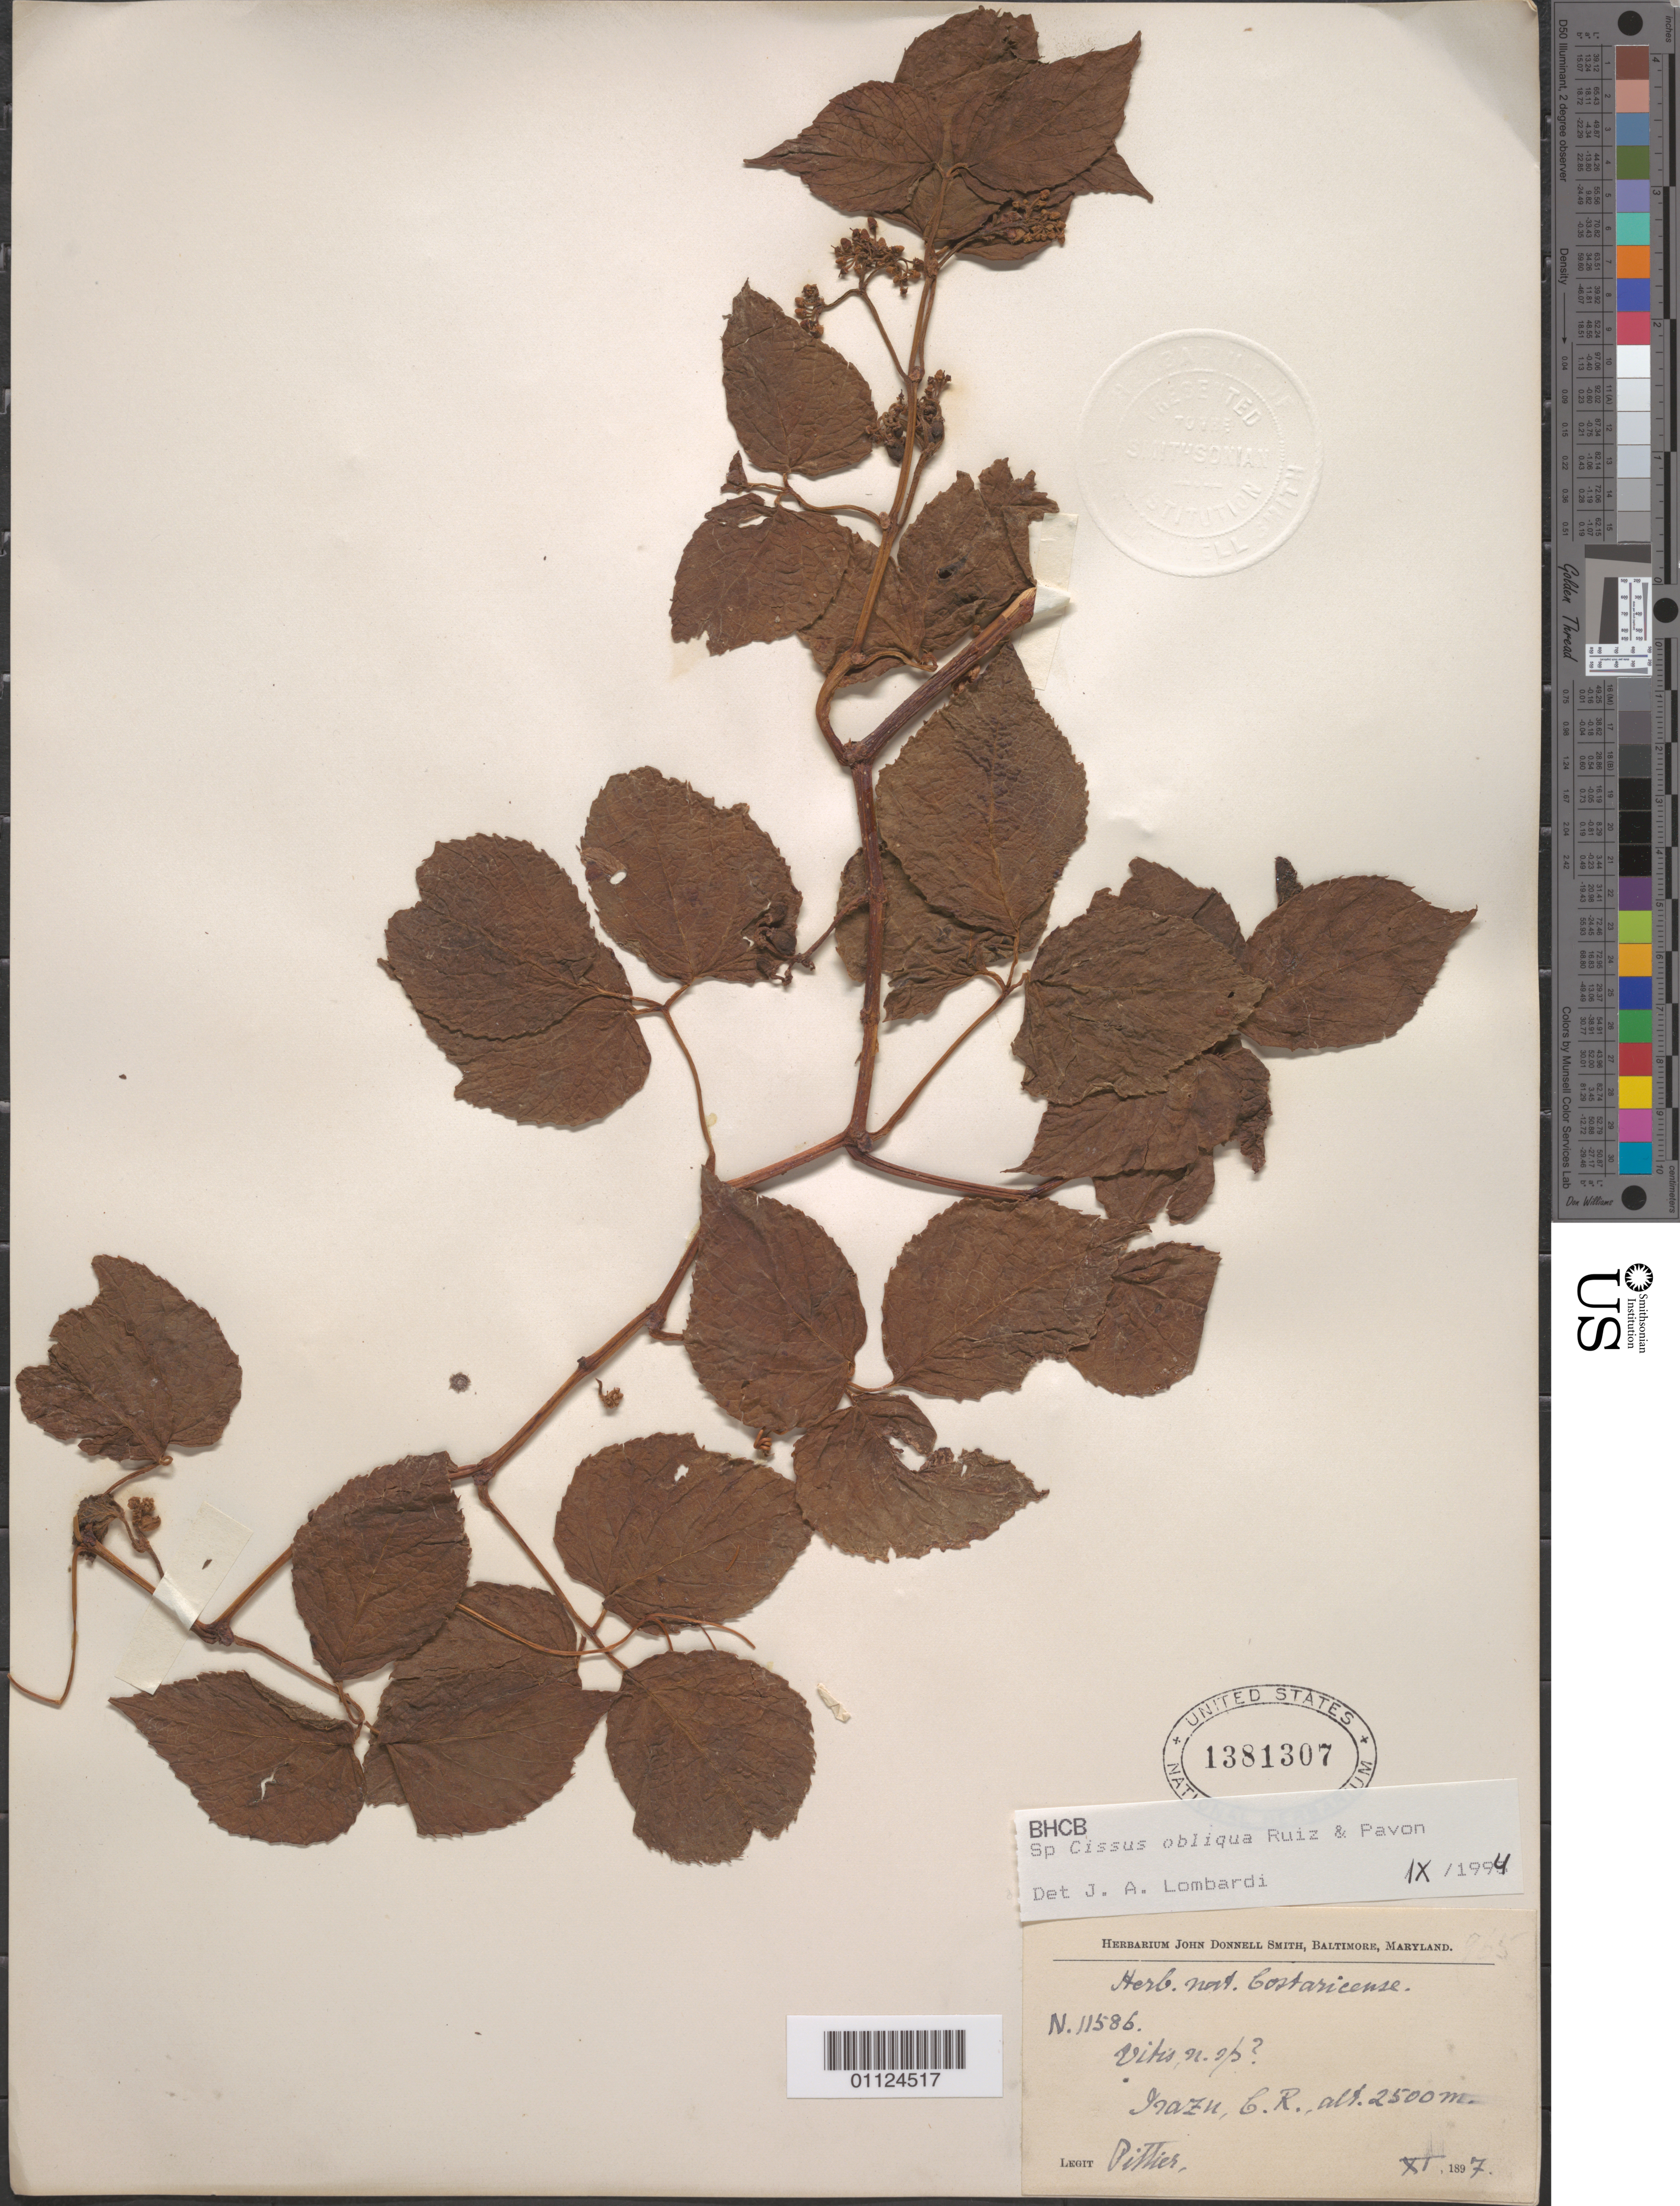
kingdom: Plantae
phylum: Tracheophyta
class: Magnoliopsida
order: Vitales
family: Vitaceae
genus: Cissus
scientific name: Cissus obliqua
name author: Ruiz & Pav.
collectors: H. F. Pittier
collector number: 11586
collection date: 1897-11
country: Costa Rica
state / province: San José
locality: San Juan. Irazu.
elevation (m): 2500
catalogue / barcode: US 1381307